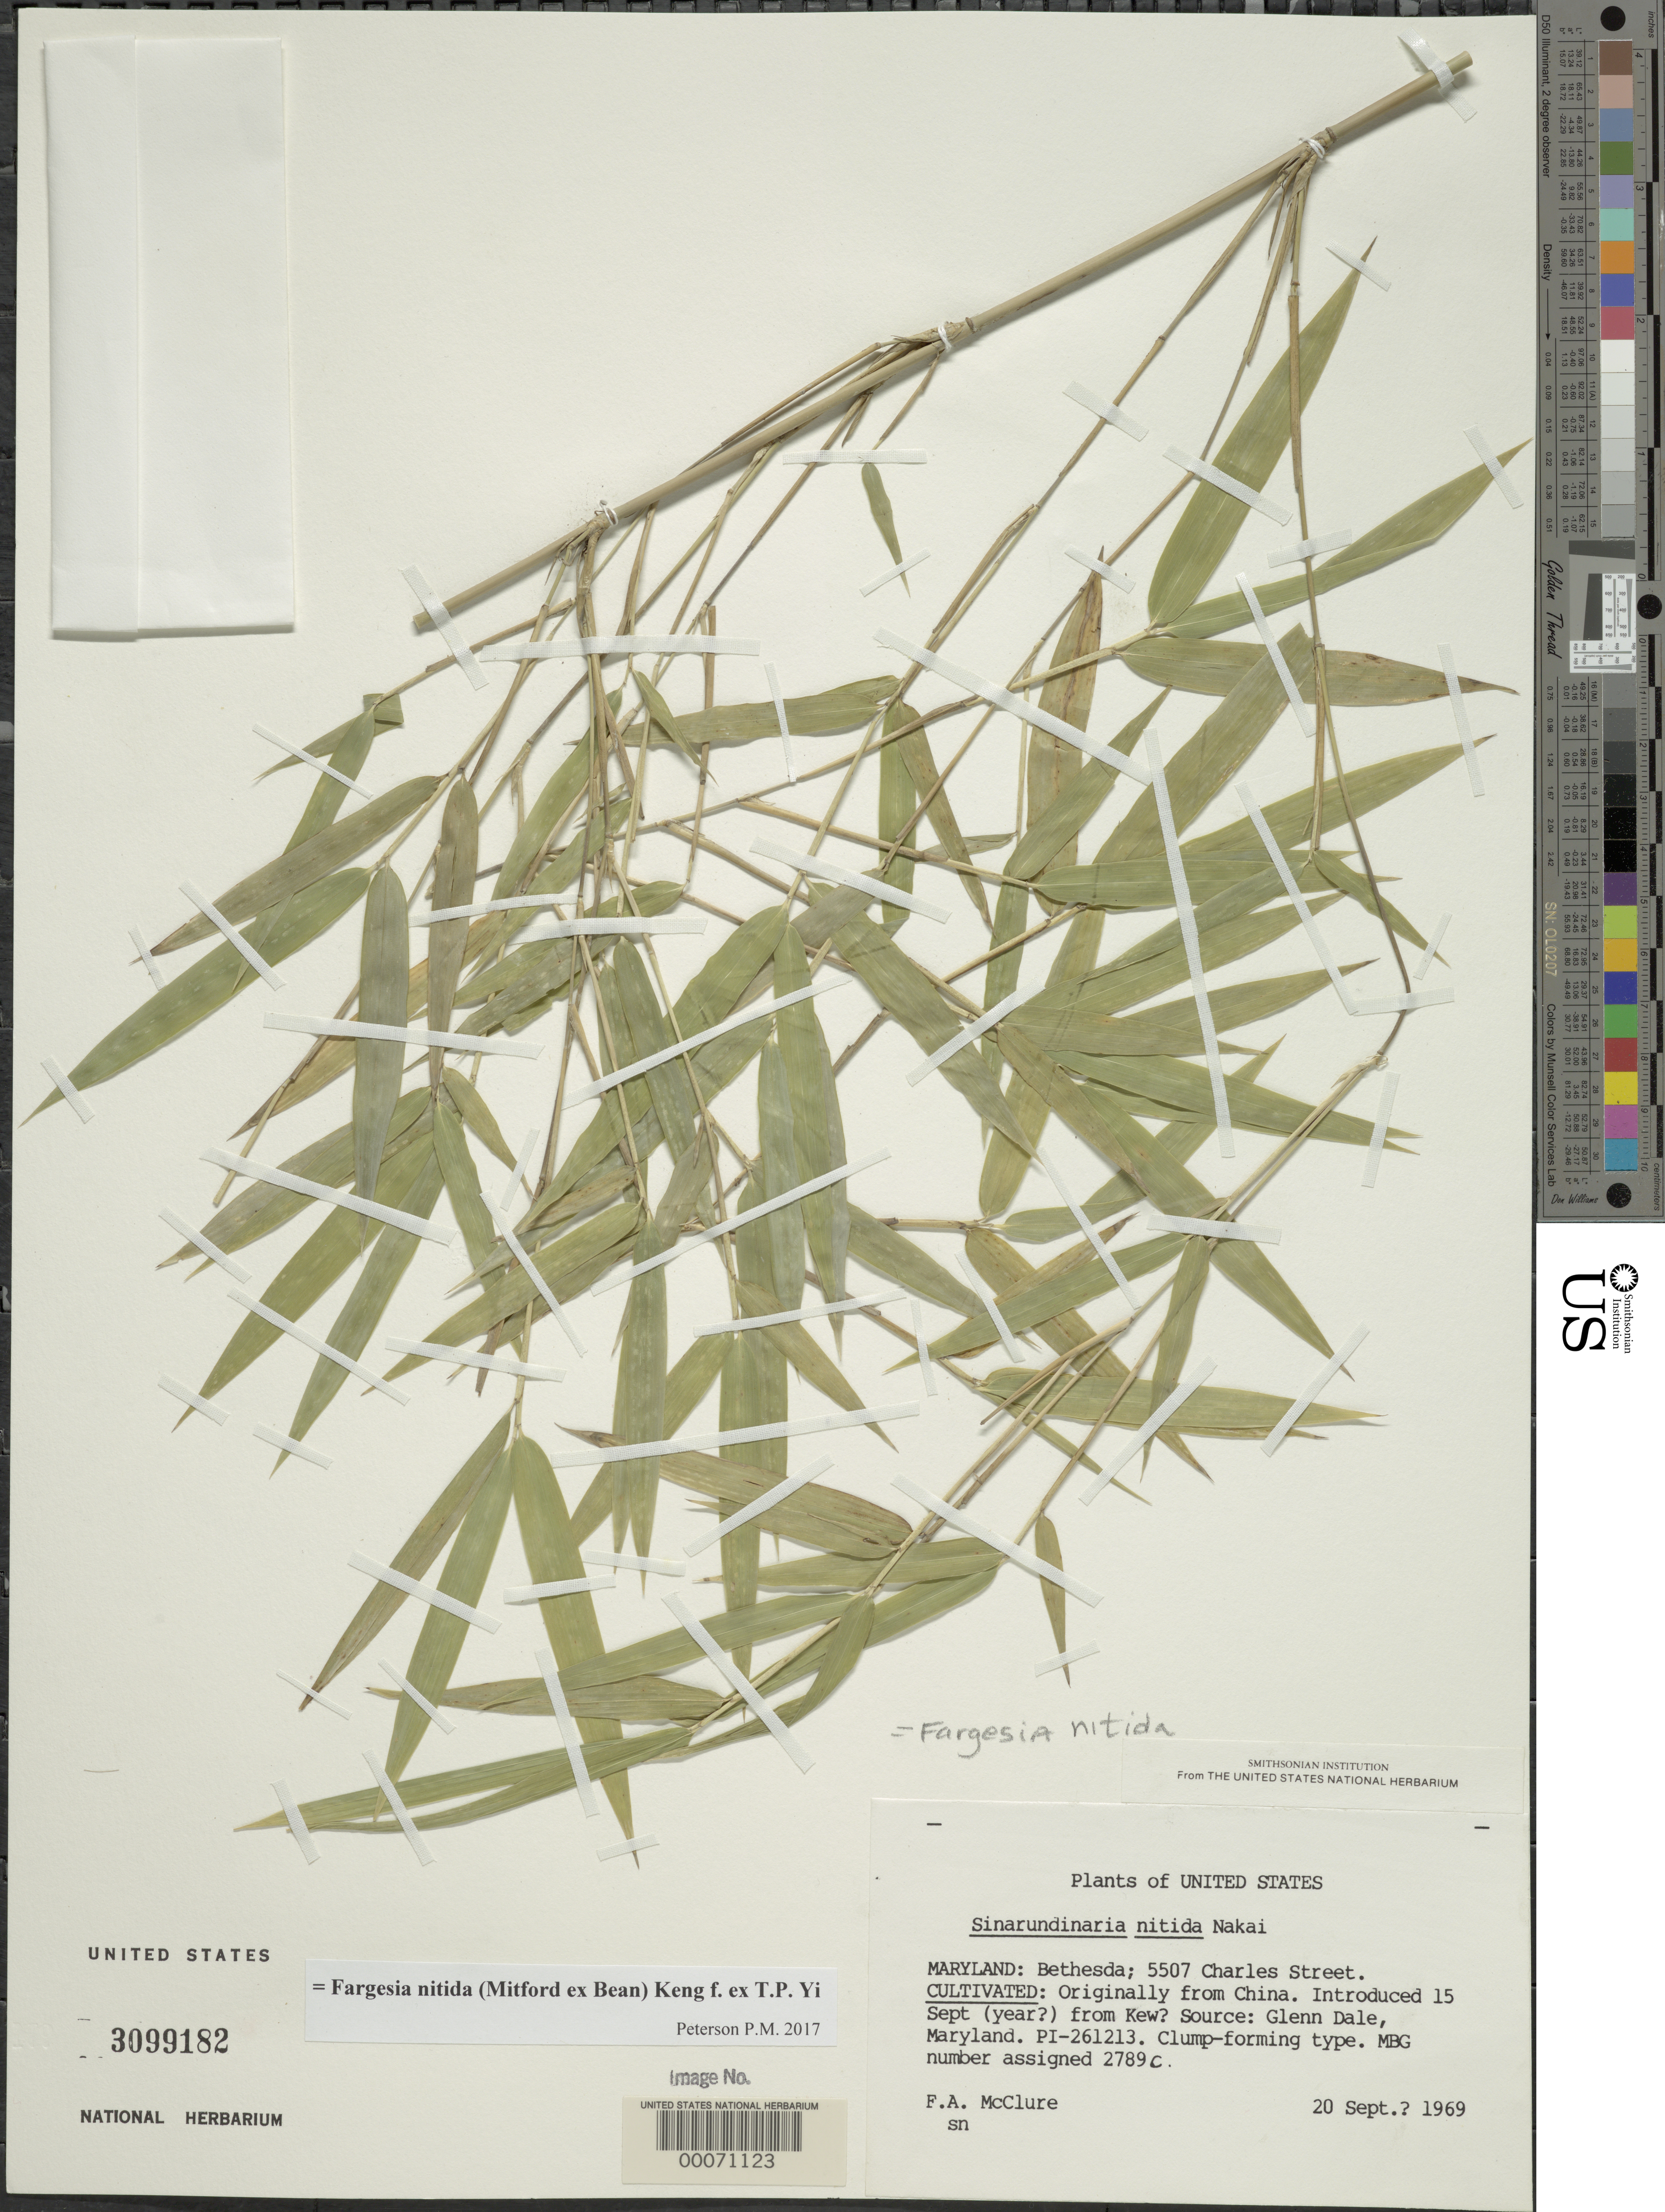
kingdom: Plantae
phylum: Tracheophyta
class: Liliopsida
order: Poales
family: Poaceae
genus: Fargesia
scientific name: Fargesia nitida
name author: (Mitford ex Stapf) Keng f. ex T.P. Yi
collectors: F. A. McClure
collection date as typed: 20 Sep 1969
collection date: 1969-09-20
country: United States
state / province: Maryland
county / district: Montgomery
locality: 5507 Charles Street, Bethesda (McClure's garden)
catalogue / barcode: US 3099182